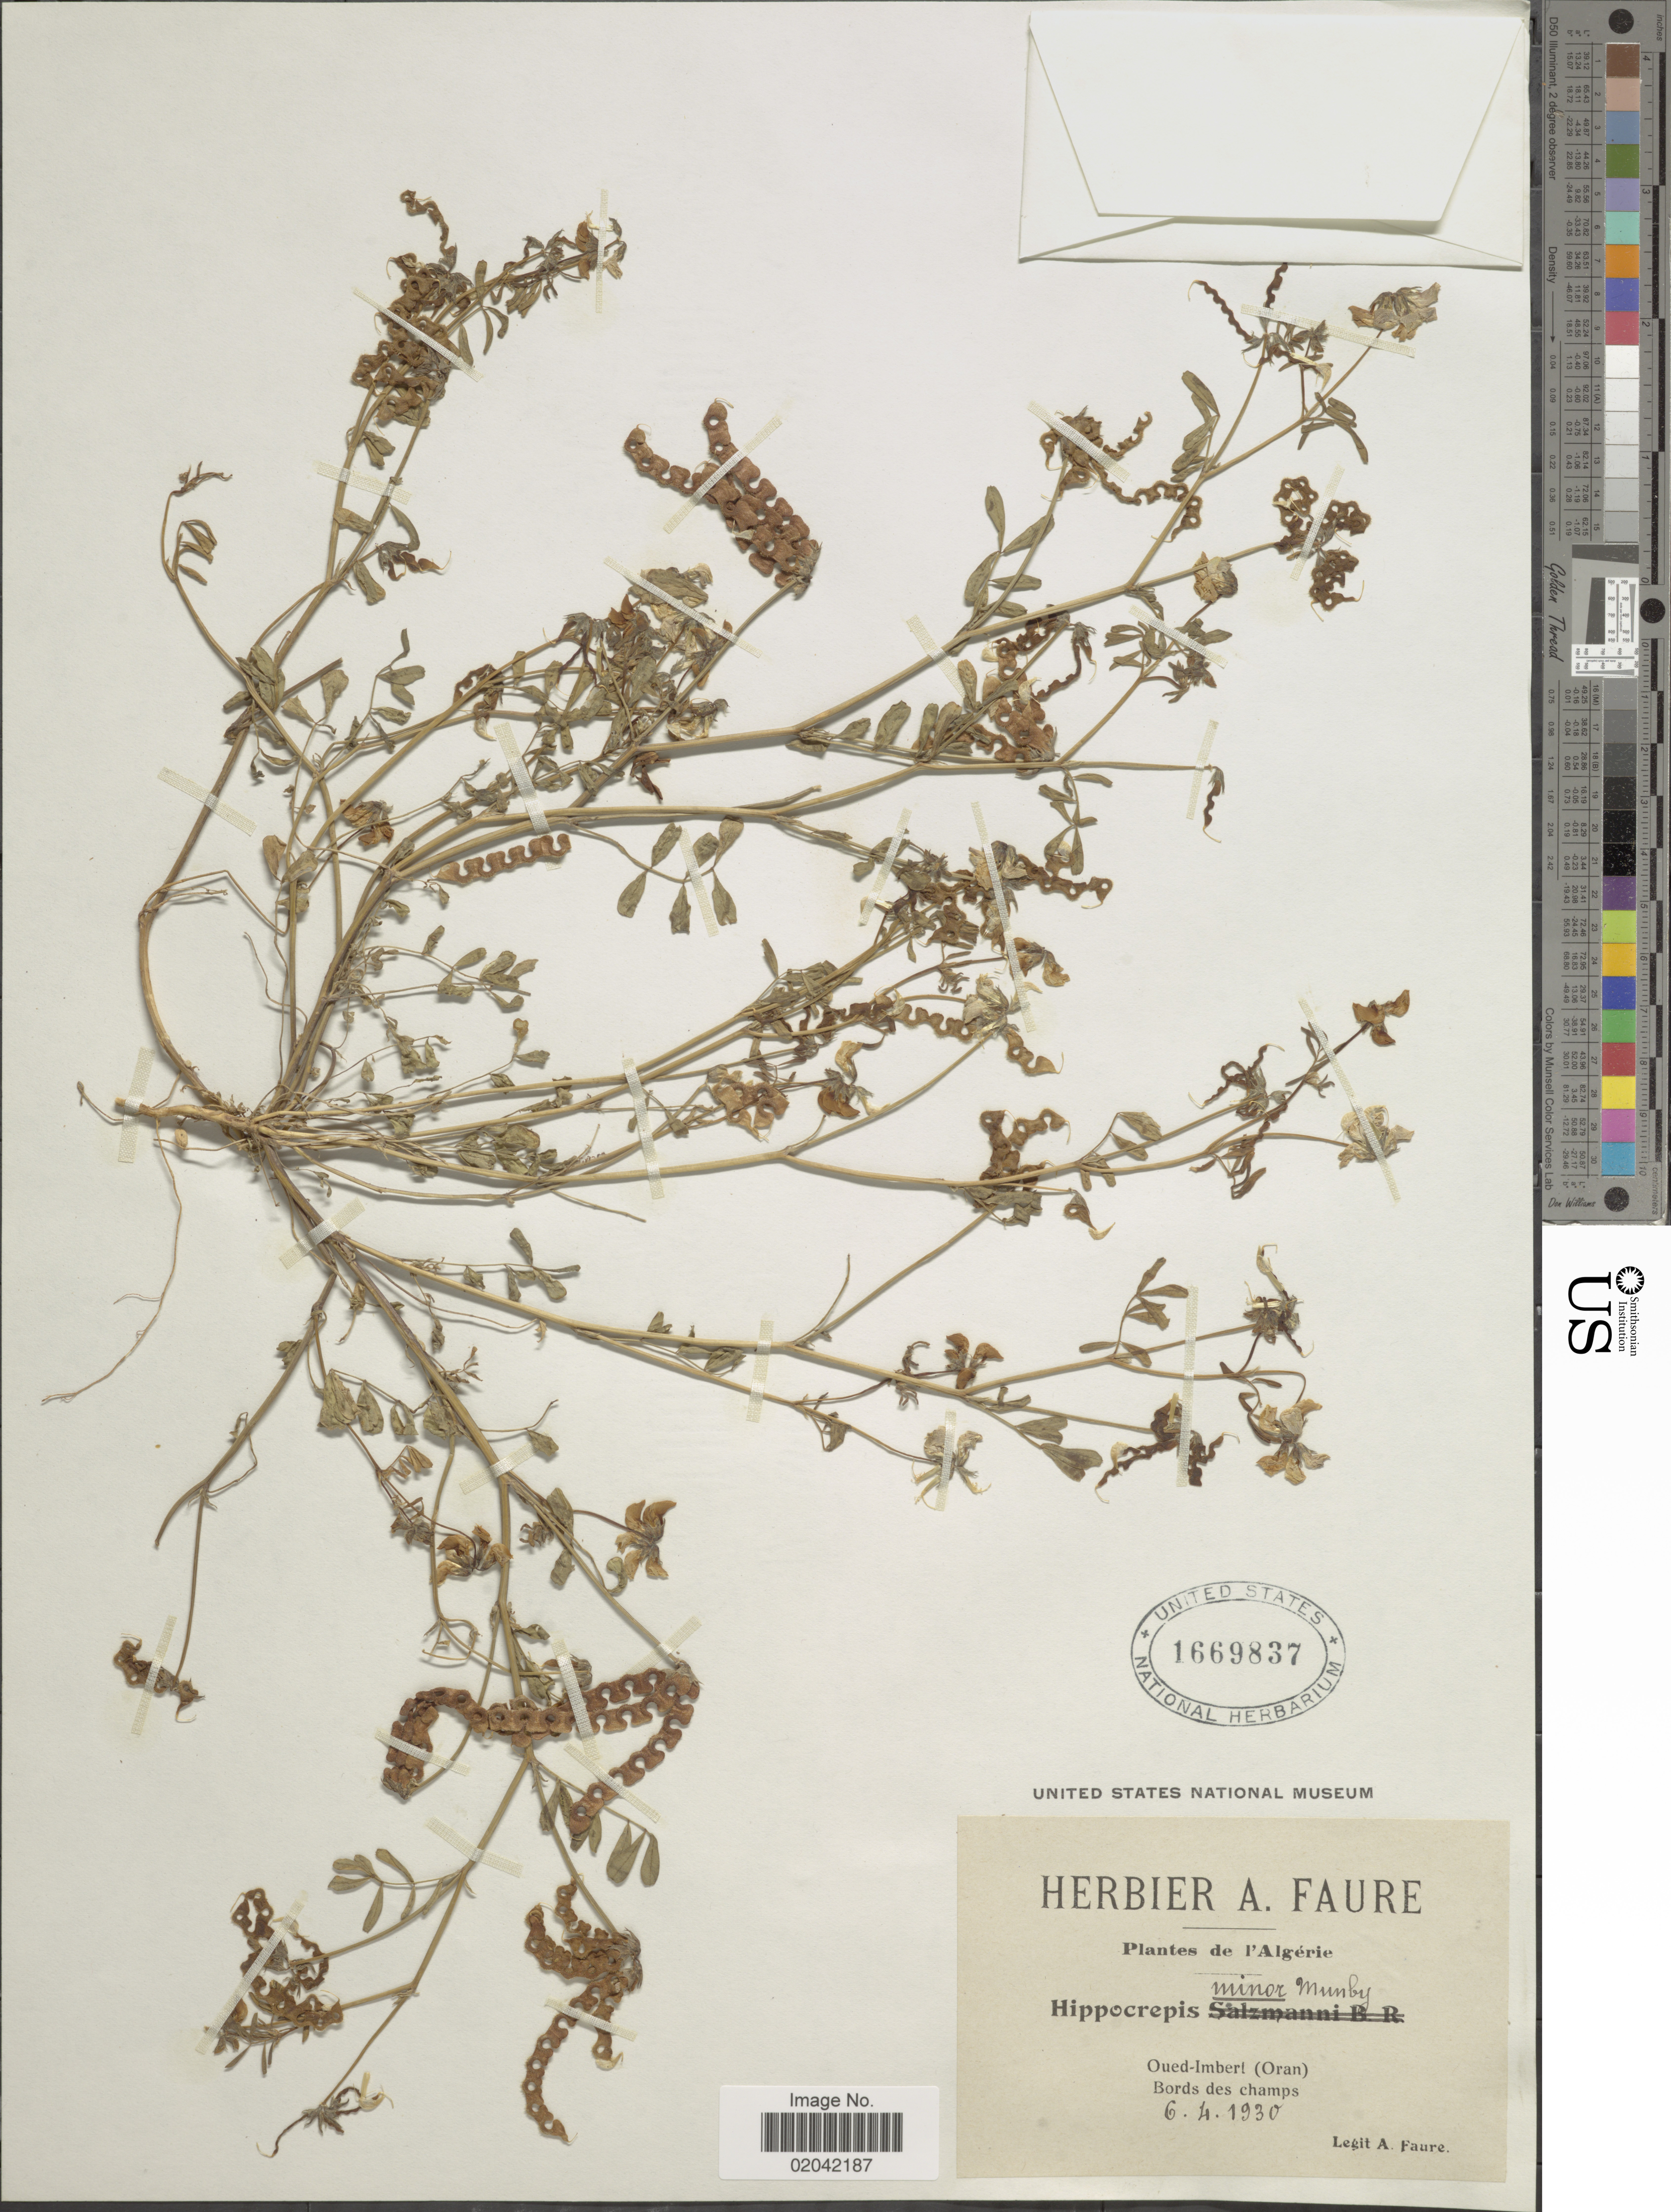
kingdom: Plantae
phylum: Tracheophyta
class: Magnoliopsida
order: Fabales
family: Fabaceae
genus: Hippocrepis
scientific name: Hippocrepis minor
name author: Munby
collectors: A. Faure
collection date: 1930-04-06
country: Algeria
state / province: Oran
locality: De l'Algerie. Oued-Imbert (Oran). Bords des champs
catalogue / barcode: US 1669837